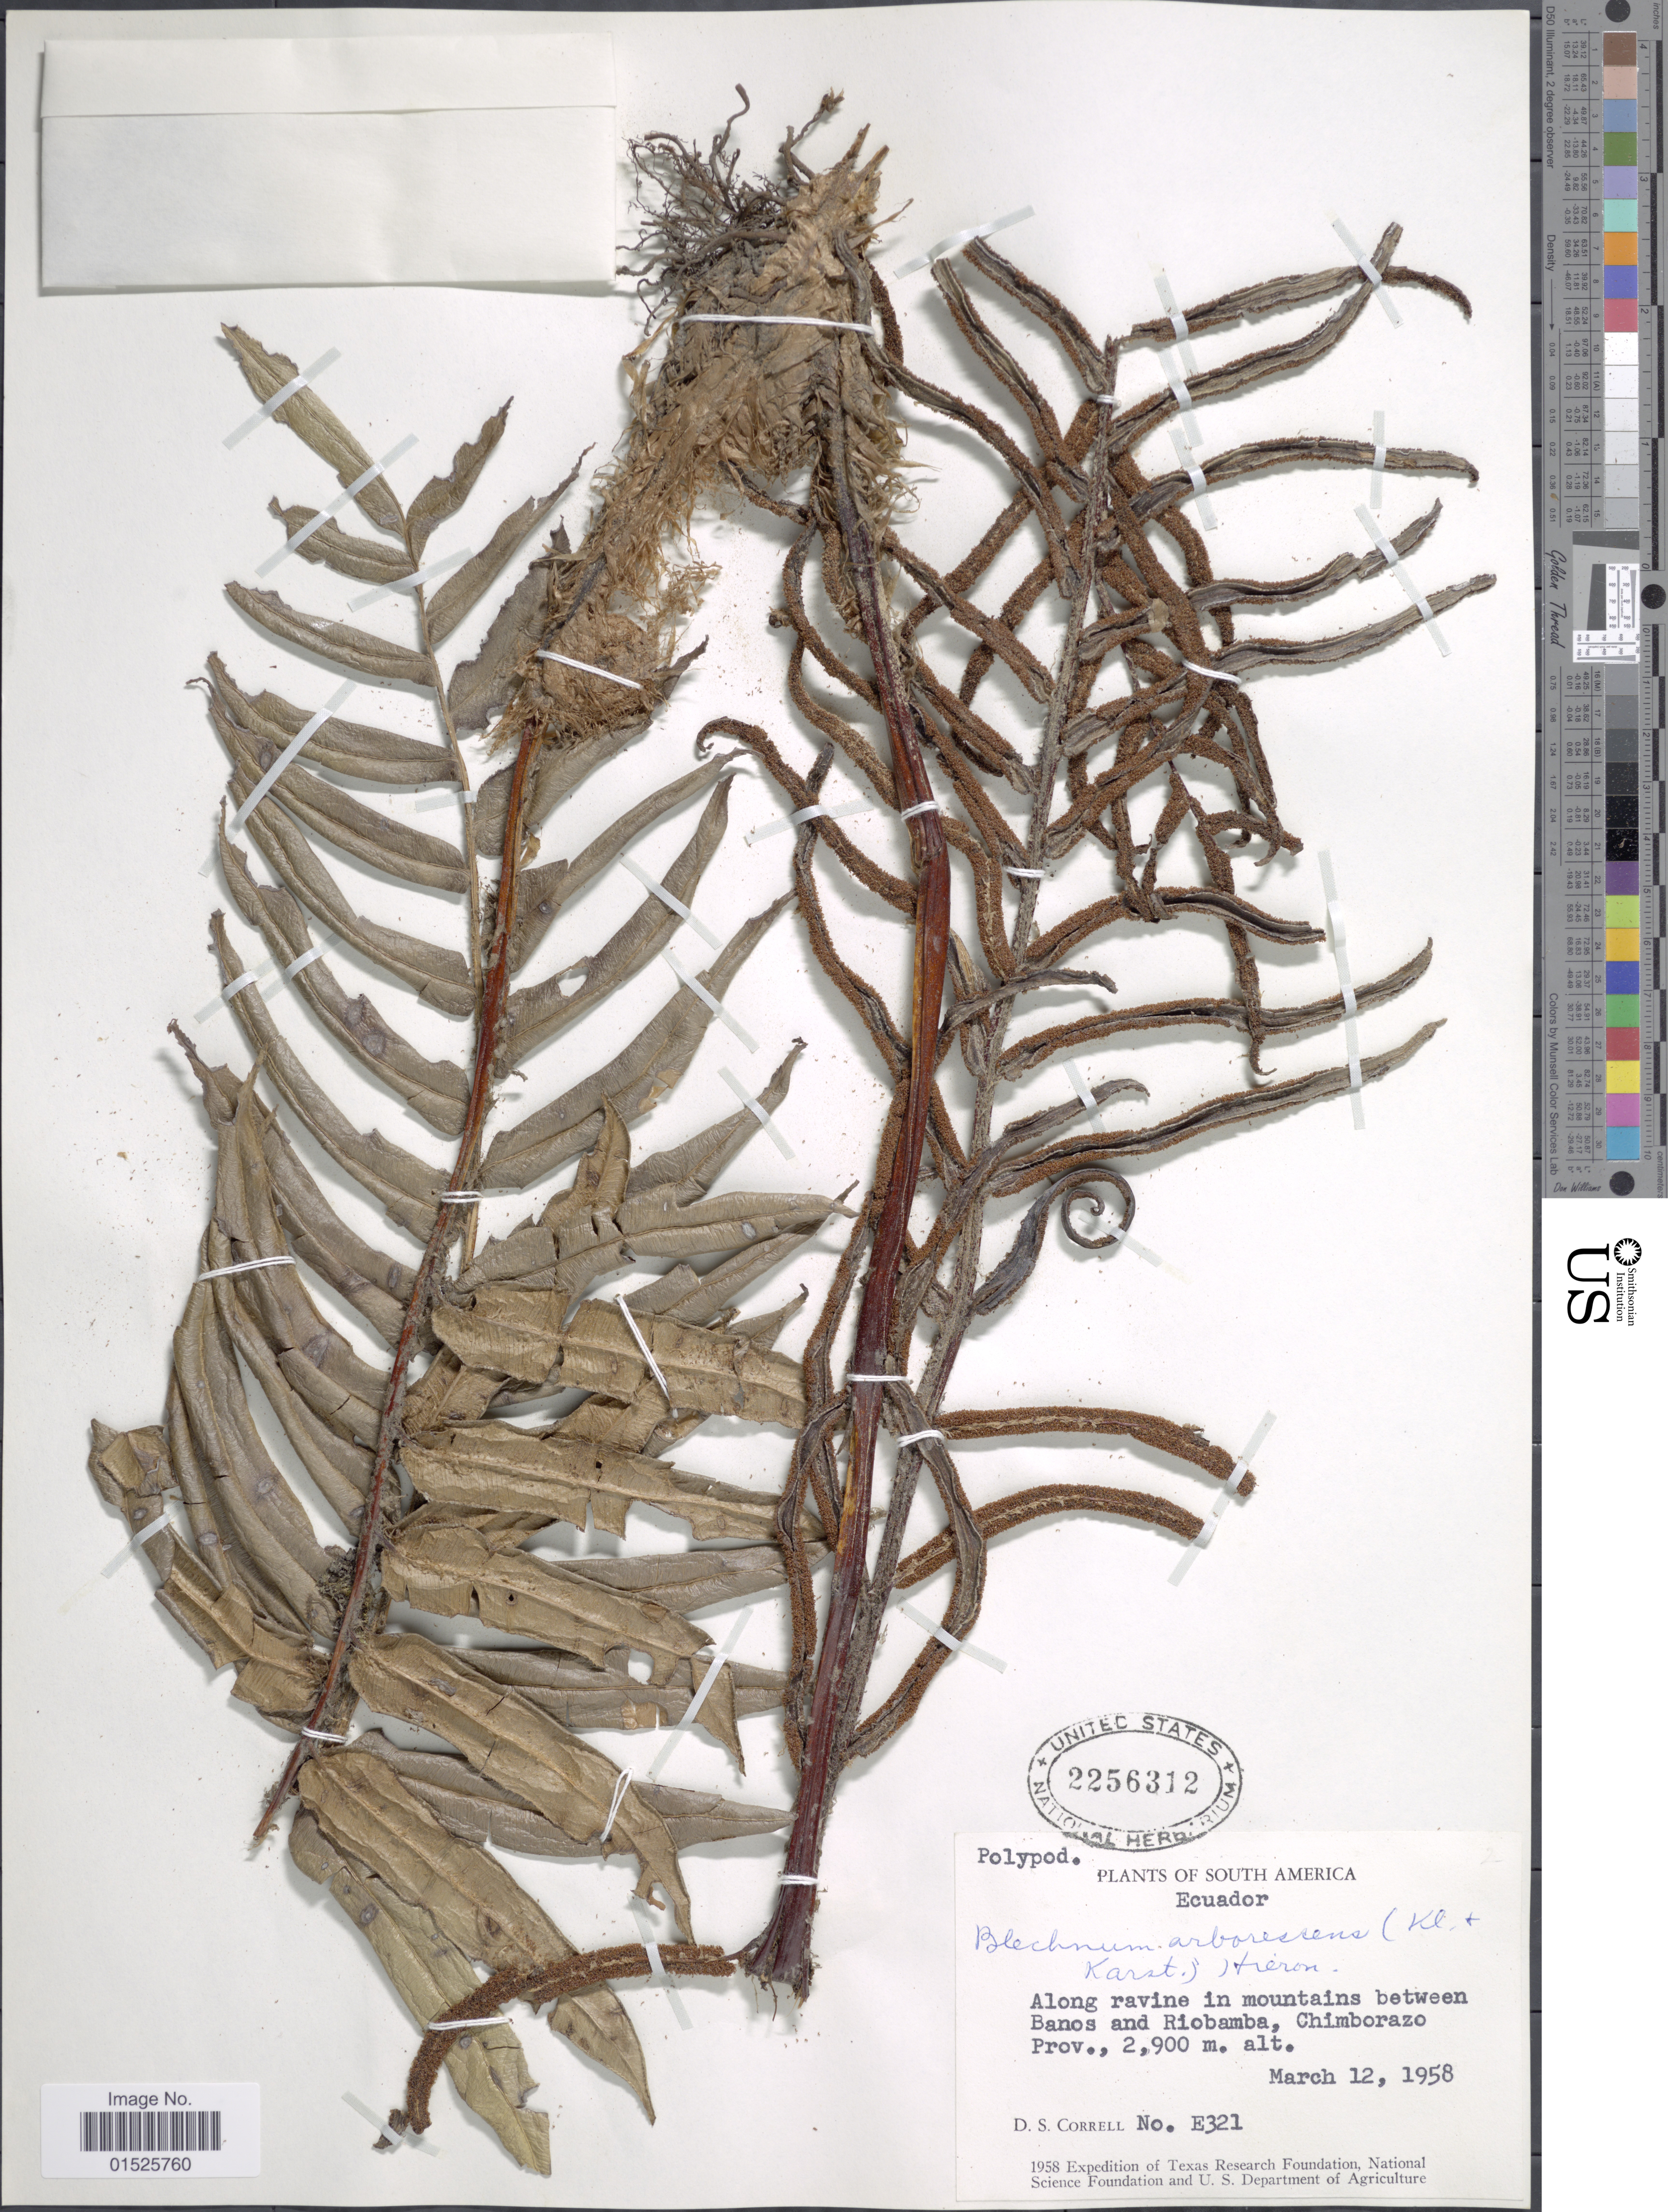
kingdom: Plantae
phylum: Tracheophyta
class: Polypodiopsida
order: Polypodiales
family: Blechnaceae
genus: Blechnum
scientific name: Blechnum cordatum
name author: (Desv.) Hieron.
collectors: D. S. Correll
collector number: E321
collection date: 1958-03-12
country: Ecuador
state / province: Chimborazo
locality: Along ravine in mountains between Banos and Riobamba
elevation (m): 2900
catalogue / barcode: US 2256312